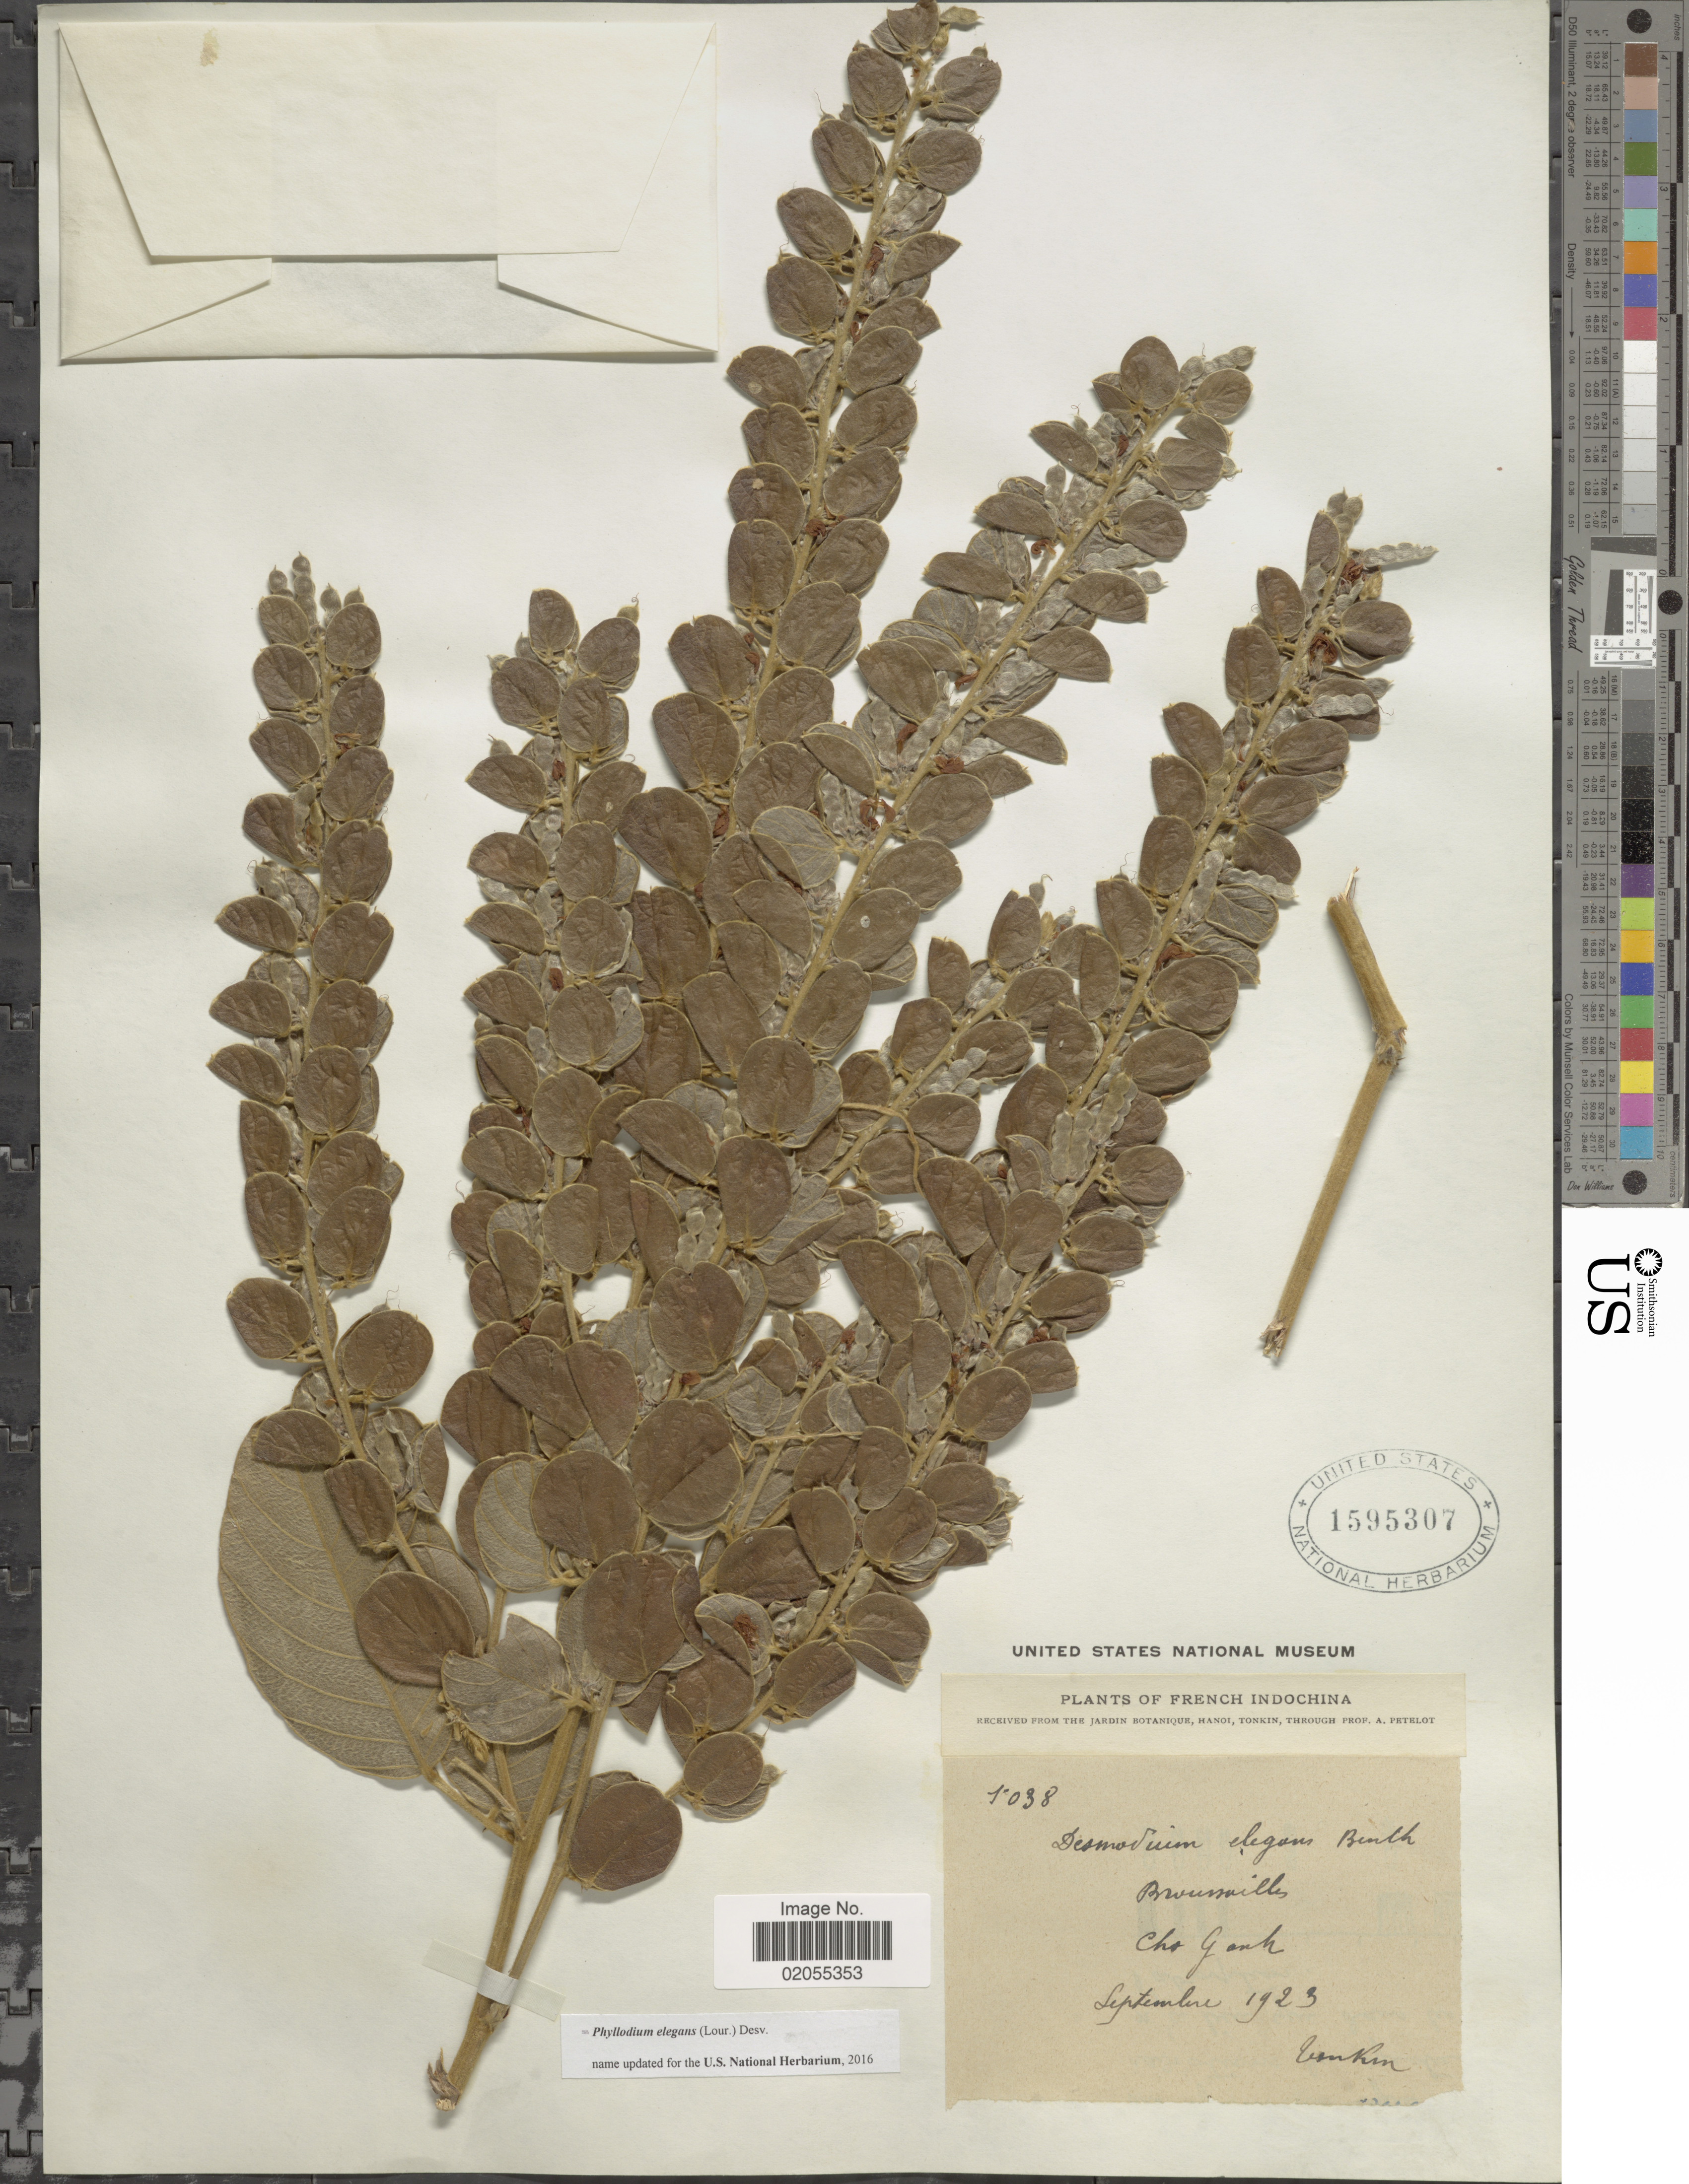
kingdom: Plantae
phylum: Tracheophyta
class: Magnoliopsida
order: Fabales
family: Fabaceae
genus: Phyllodium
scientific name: Phyllodium elegans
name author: (Lour.) Desv.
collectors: A. Petelot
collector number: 138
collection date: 1923-09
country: Vietnam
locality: French Indochina, Tonkin. Broussailles, Cho Ganh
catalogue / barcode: US 1595307